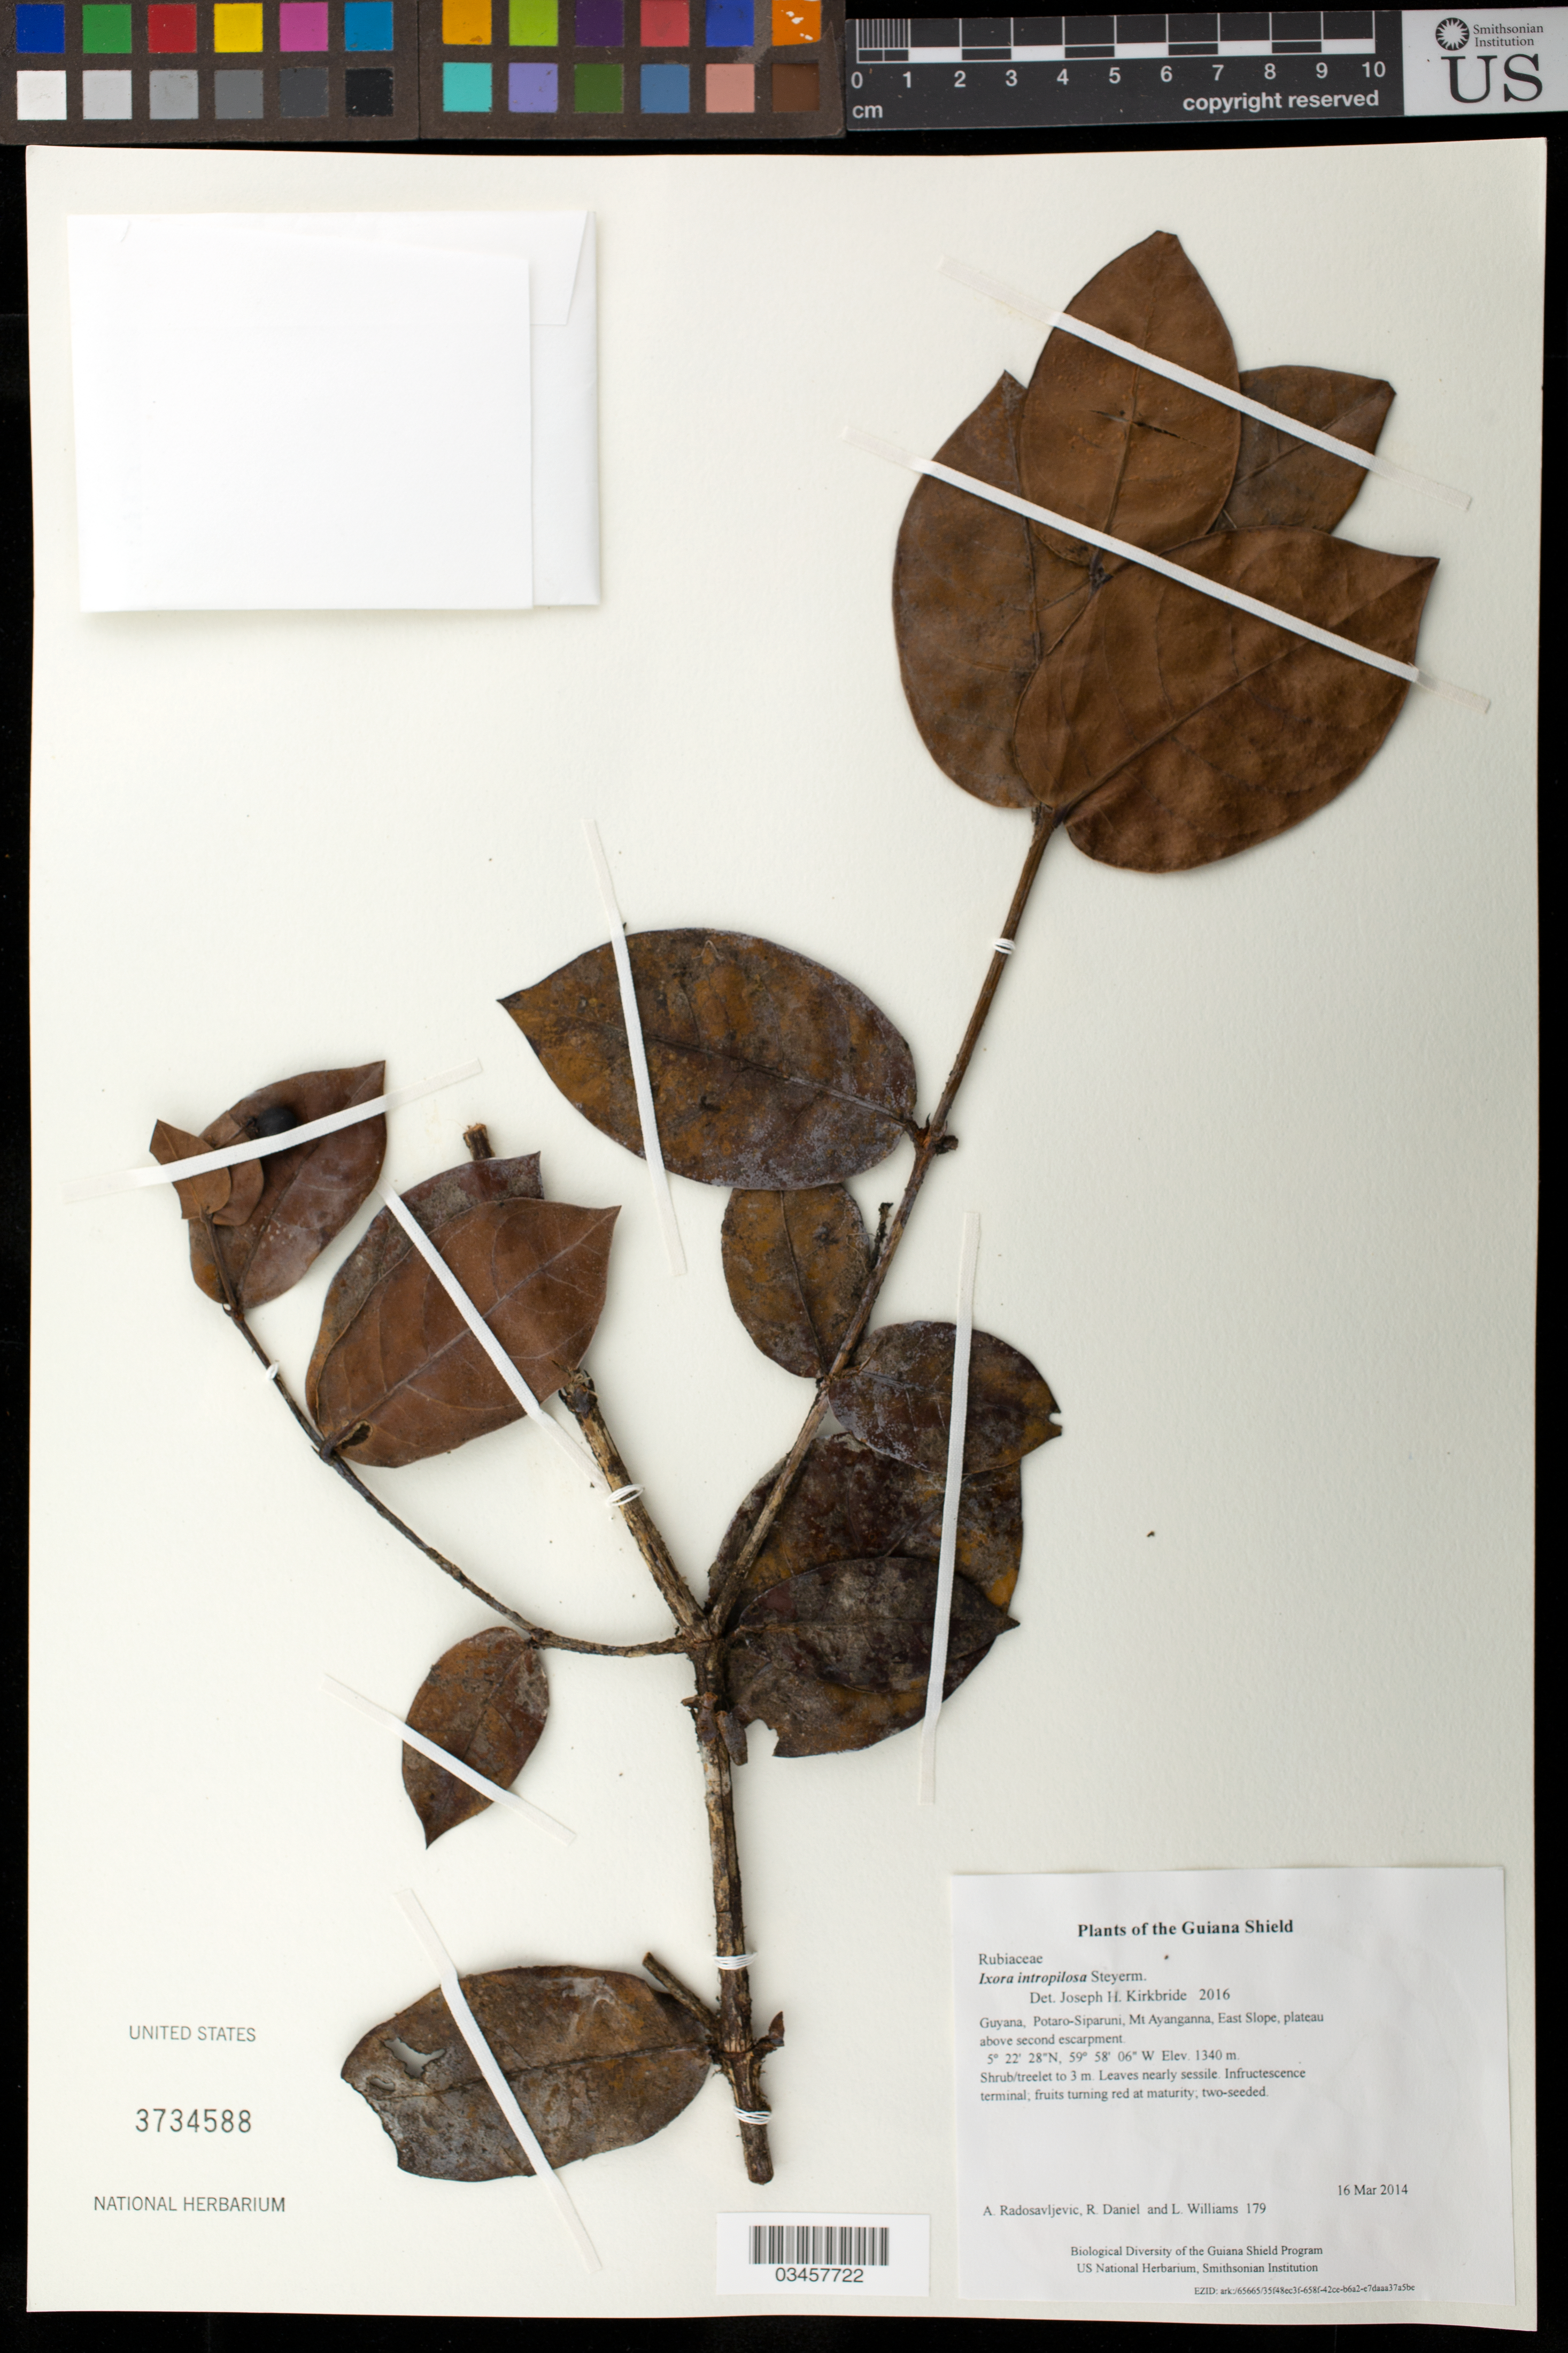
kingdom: Plantae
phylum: Tracheophyta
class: Magnoliopsida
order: Gentianales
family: Rubiaceae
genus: Ixora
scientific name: Ixora intropilosa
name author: Steyerm.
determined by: Kirkbride, J. H.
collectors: A. Radosavljevic, R. Daniel & L. Williams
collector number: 179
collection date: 2014-03-16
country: Guyana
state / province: Potaro-Siparuni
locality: Mt Ayanganna, East Slope, plateau above second escarpment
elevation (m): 1340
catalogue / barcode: US 3734588